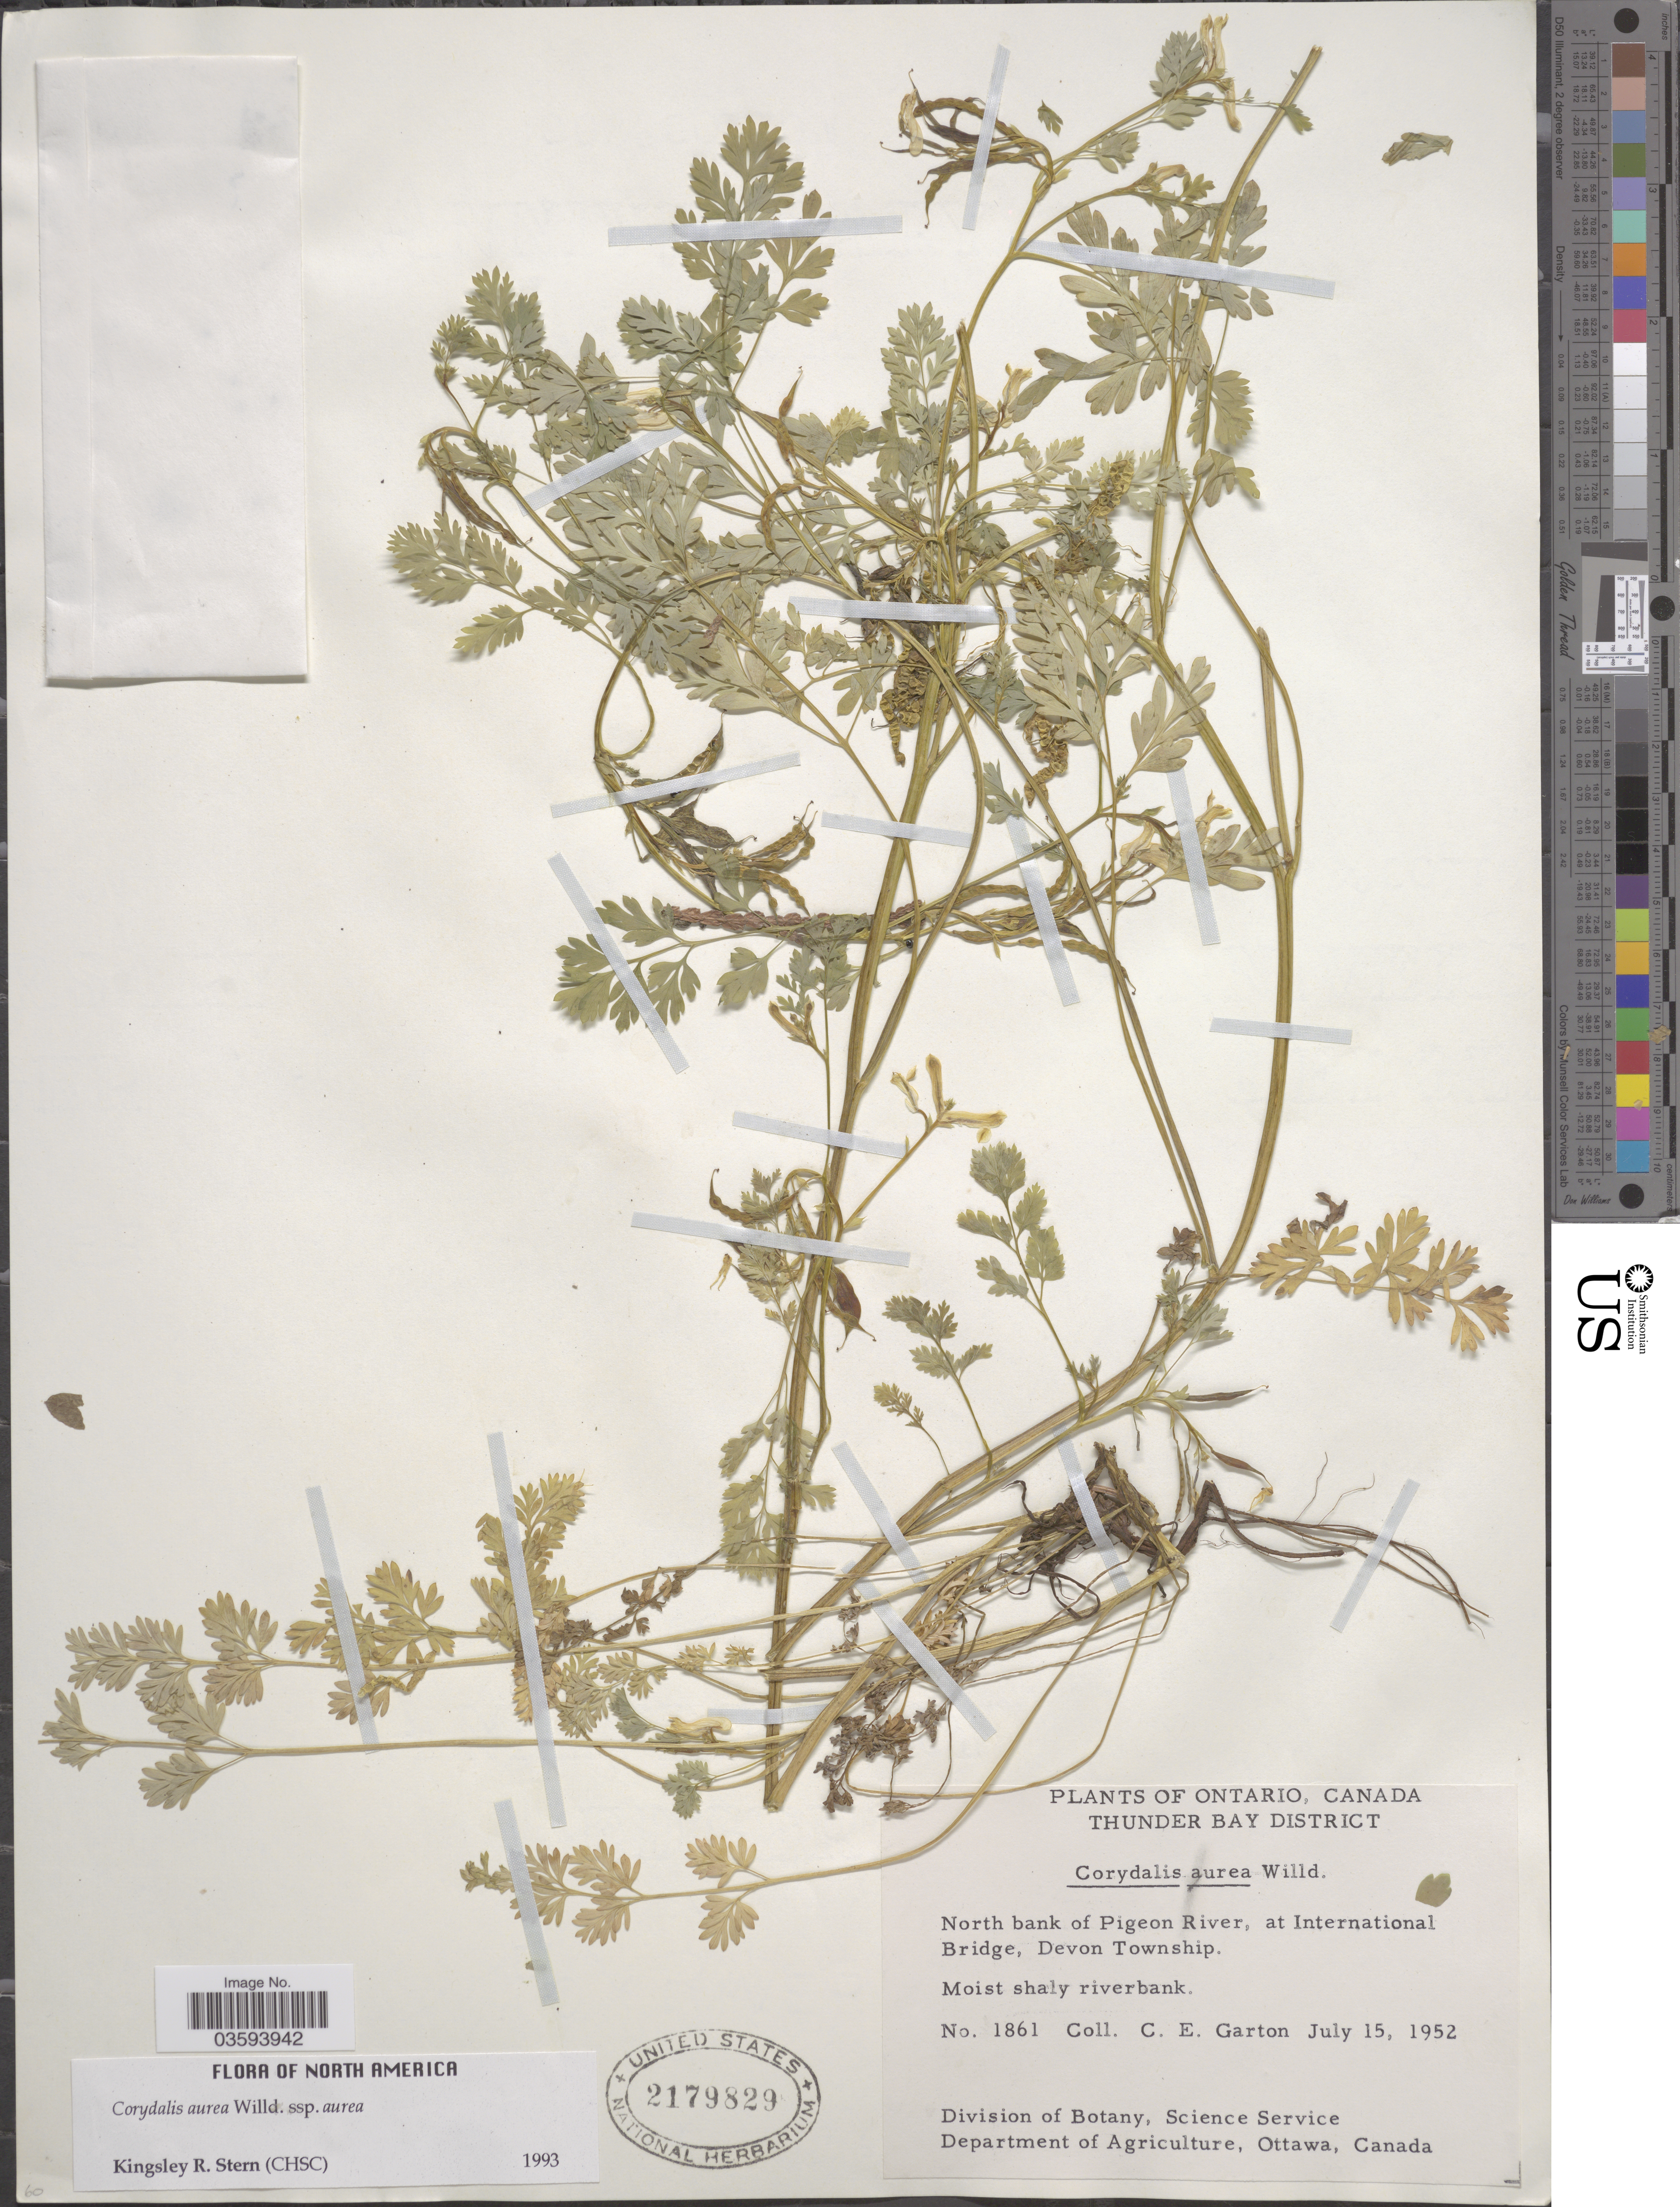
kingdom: Plantae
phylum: Tracheophyta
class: Magnoliopsida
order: Ranunculales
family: Papaveraceae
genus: Corydalis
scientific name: Corydalis aurea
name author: Willd.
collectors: C. E. Garton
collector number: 1861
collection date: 1952-07-15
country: Canada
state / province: Ontario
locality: Thunder Bay District. North bank of Pigeon River, at International Bridge, Devon Township.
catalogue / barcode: US 2179829